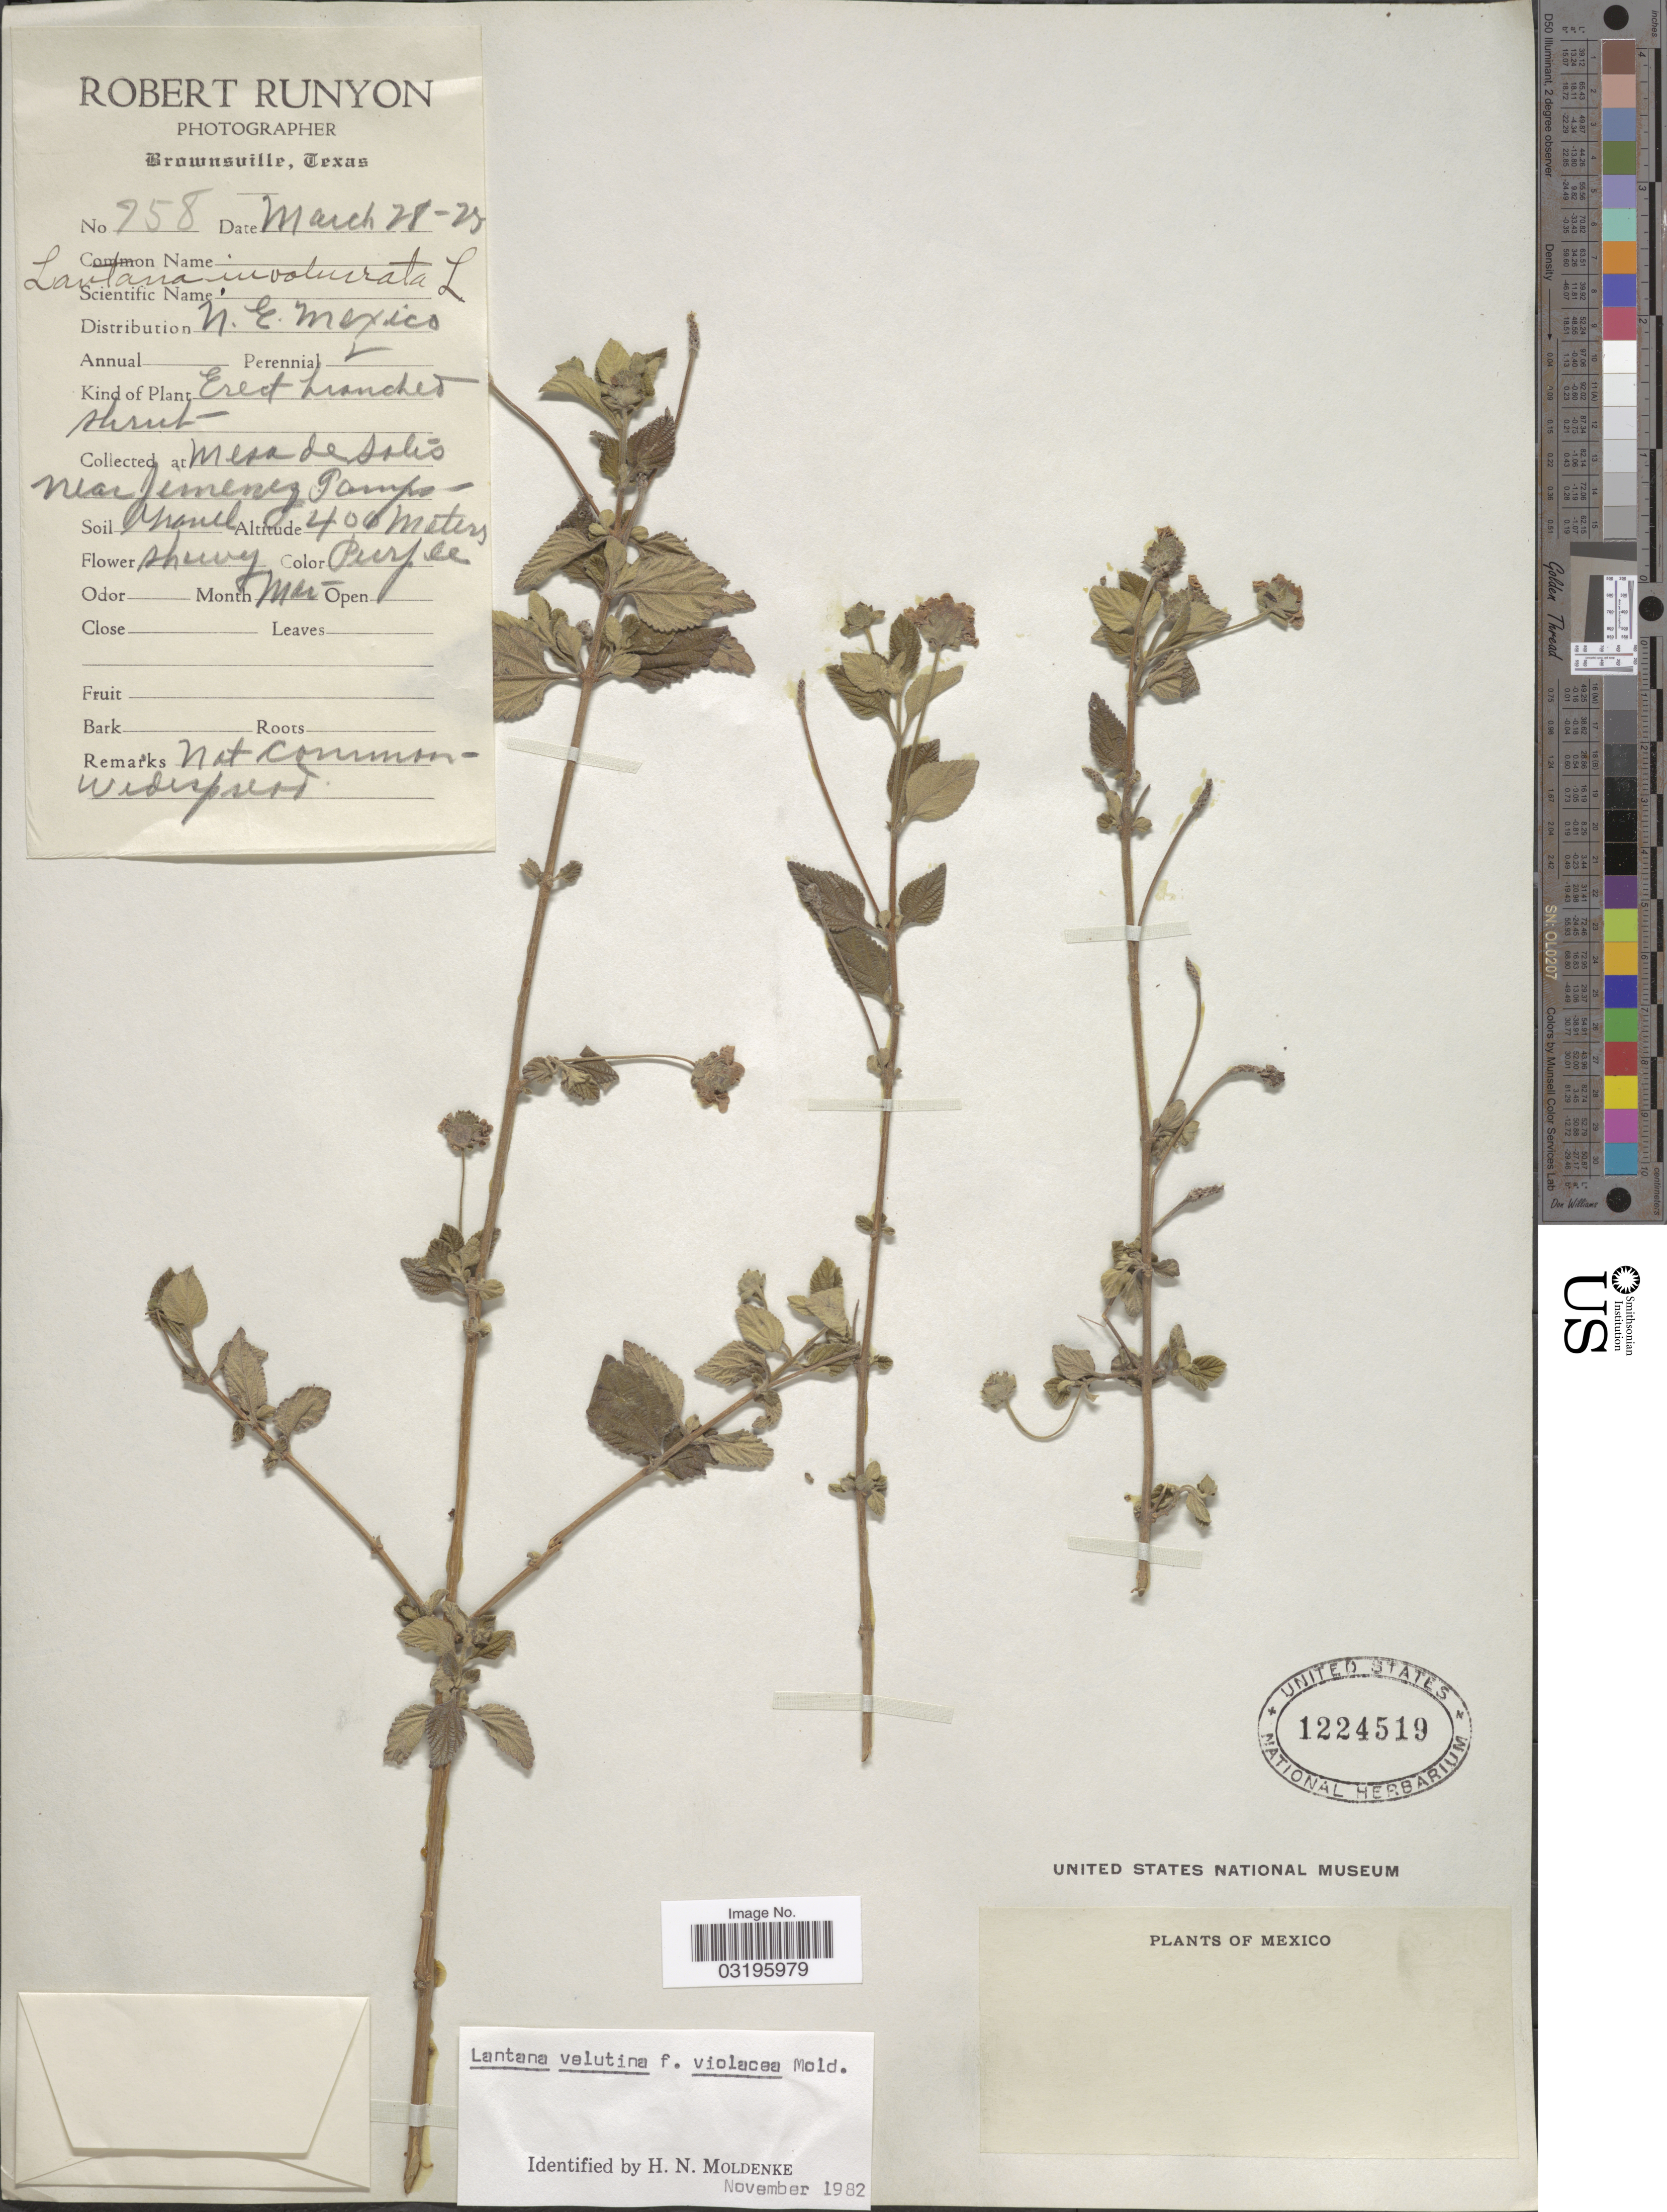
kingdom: Plantae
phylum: Tracheophyta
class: Magnoliopsida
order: Lamiales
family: Verbenaceae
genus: Lantana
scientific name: Lantana velutina f. violacea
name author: Moldenke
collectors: R. Runyon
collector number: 758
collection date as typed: Transcribed d/m/y: 28/3/25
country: Mexico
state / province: Tamaulipas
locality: Mesa de Salís near Jimenez.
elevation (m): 400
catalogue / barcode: US 1224519